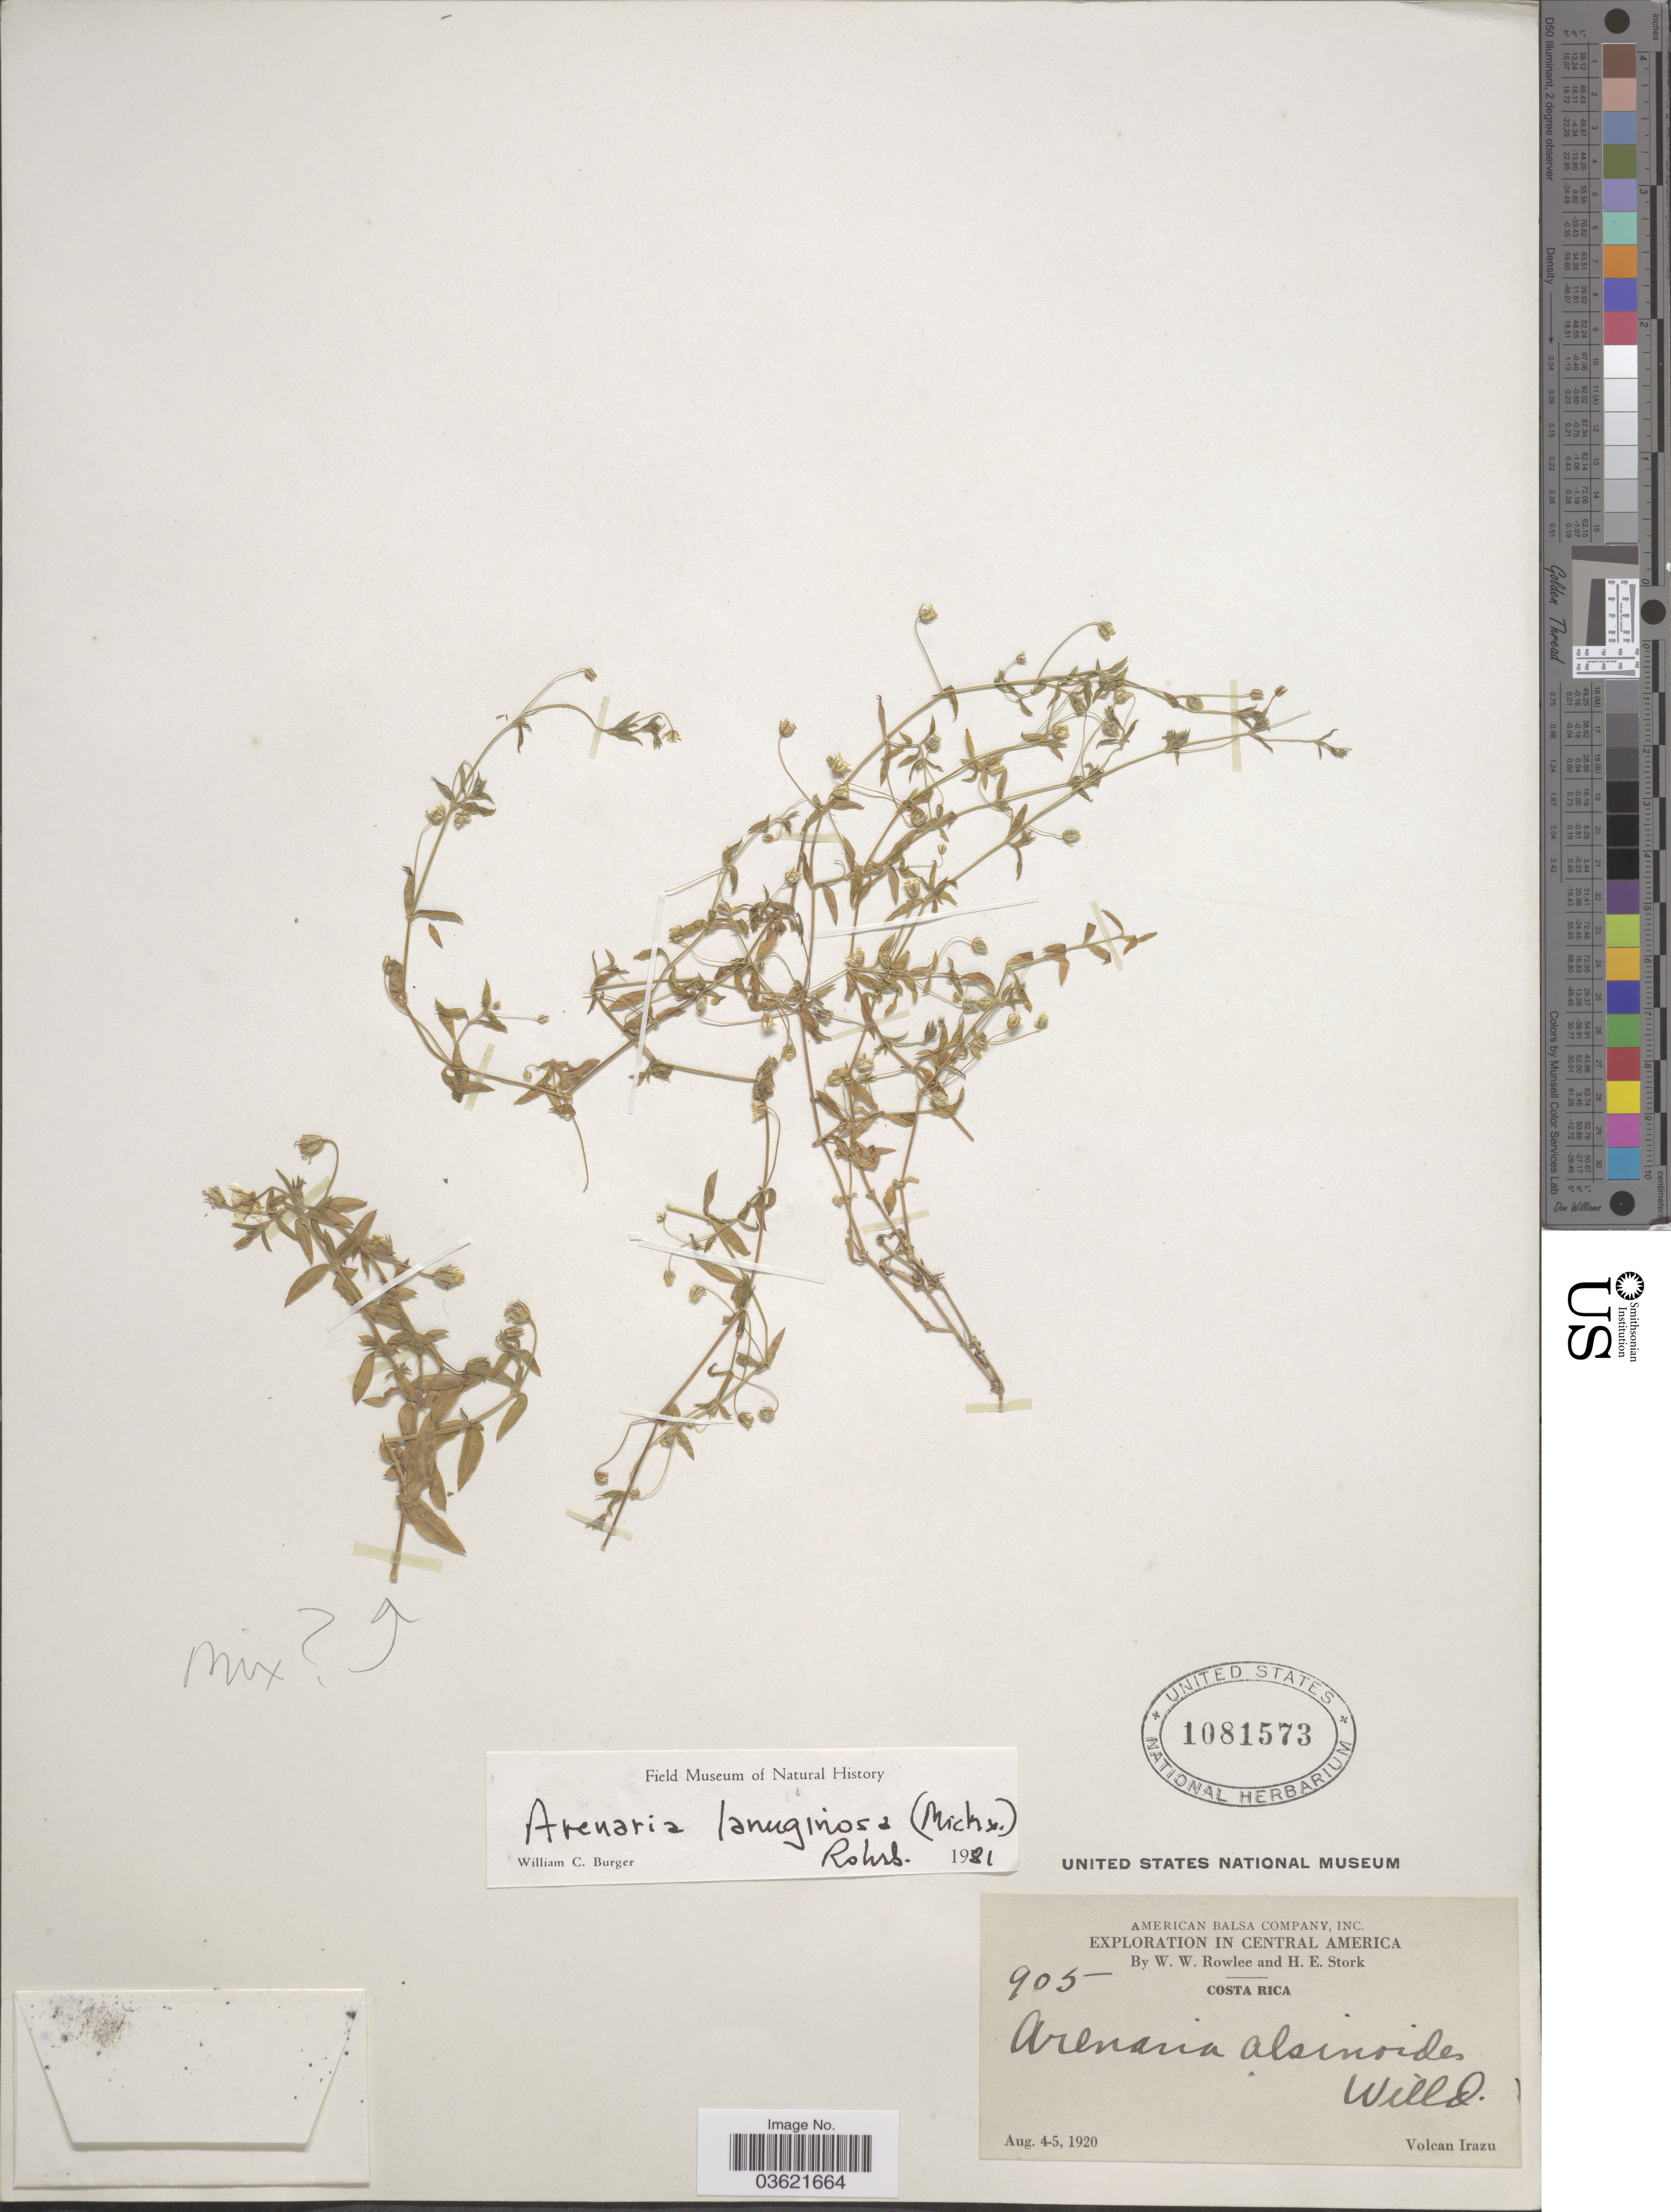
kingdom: Plantae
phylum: Tracheophyta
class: Magnoliopsida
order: Caryophyllales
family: Caryophyllaceae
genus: Arenaria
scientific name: Arenaria lanuginosa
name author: (Michx.) Rohrb.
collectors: W. W. Rowlee & H. E. Stork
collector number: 905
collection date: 1920-08-04/1920-08-05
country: Costa Rica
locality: Volcan Irazu.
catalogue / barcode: US 1081573